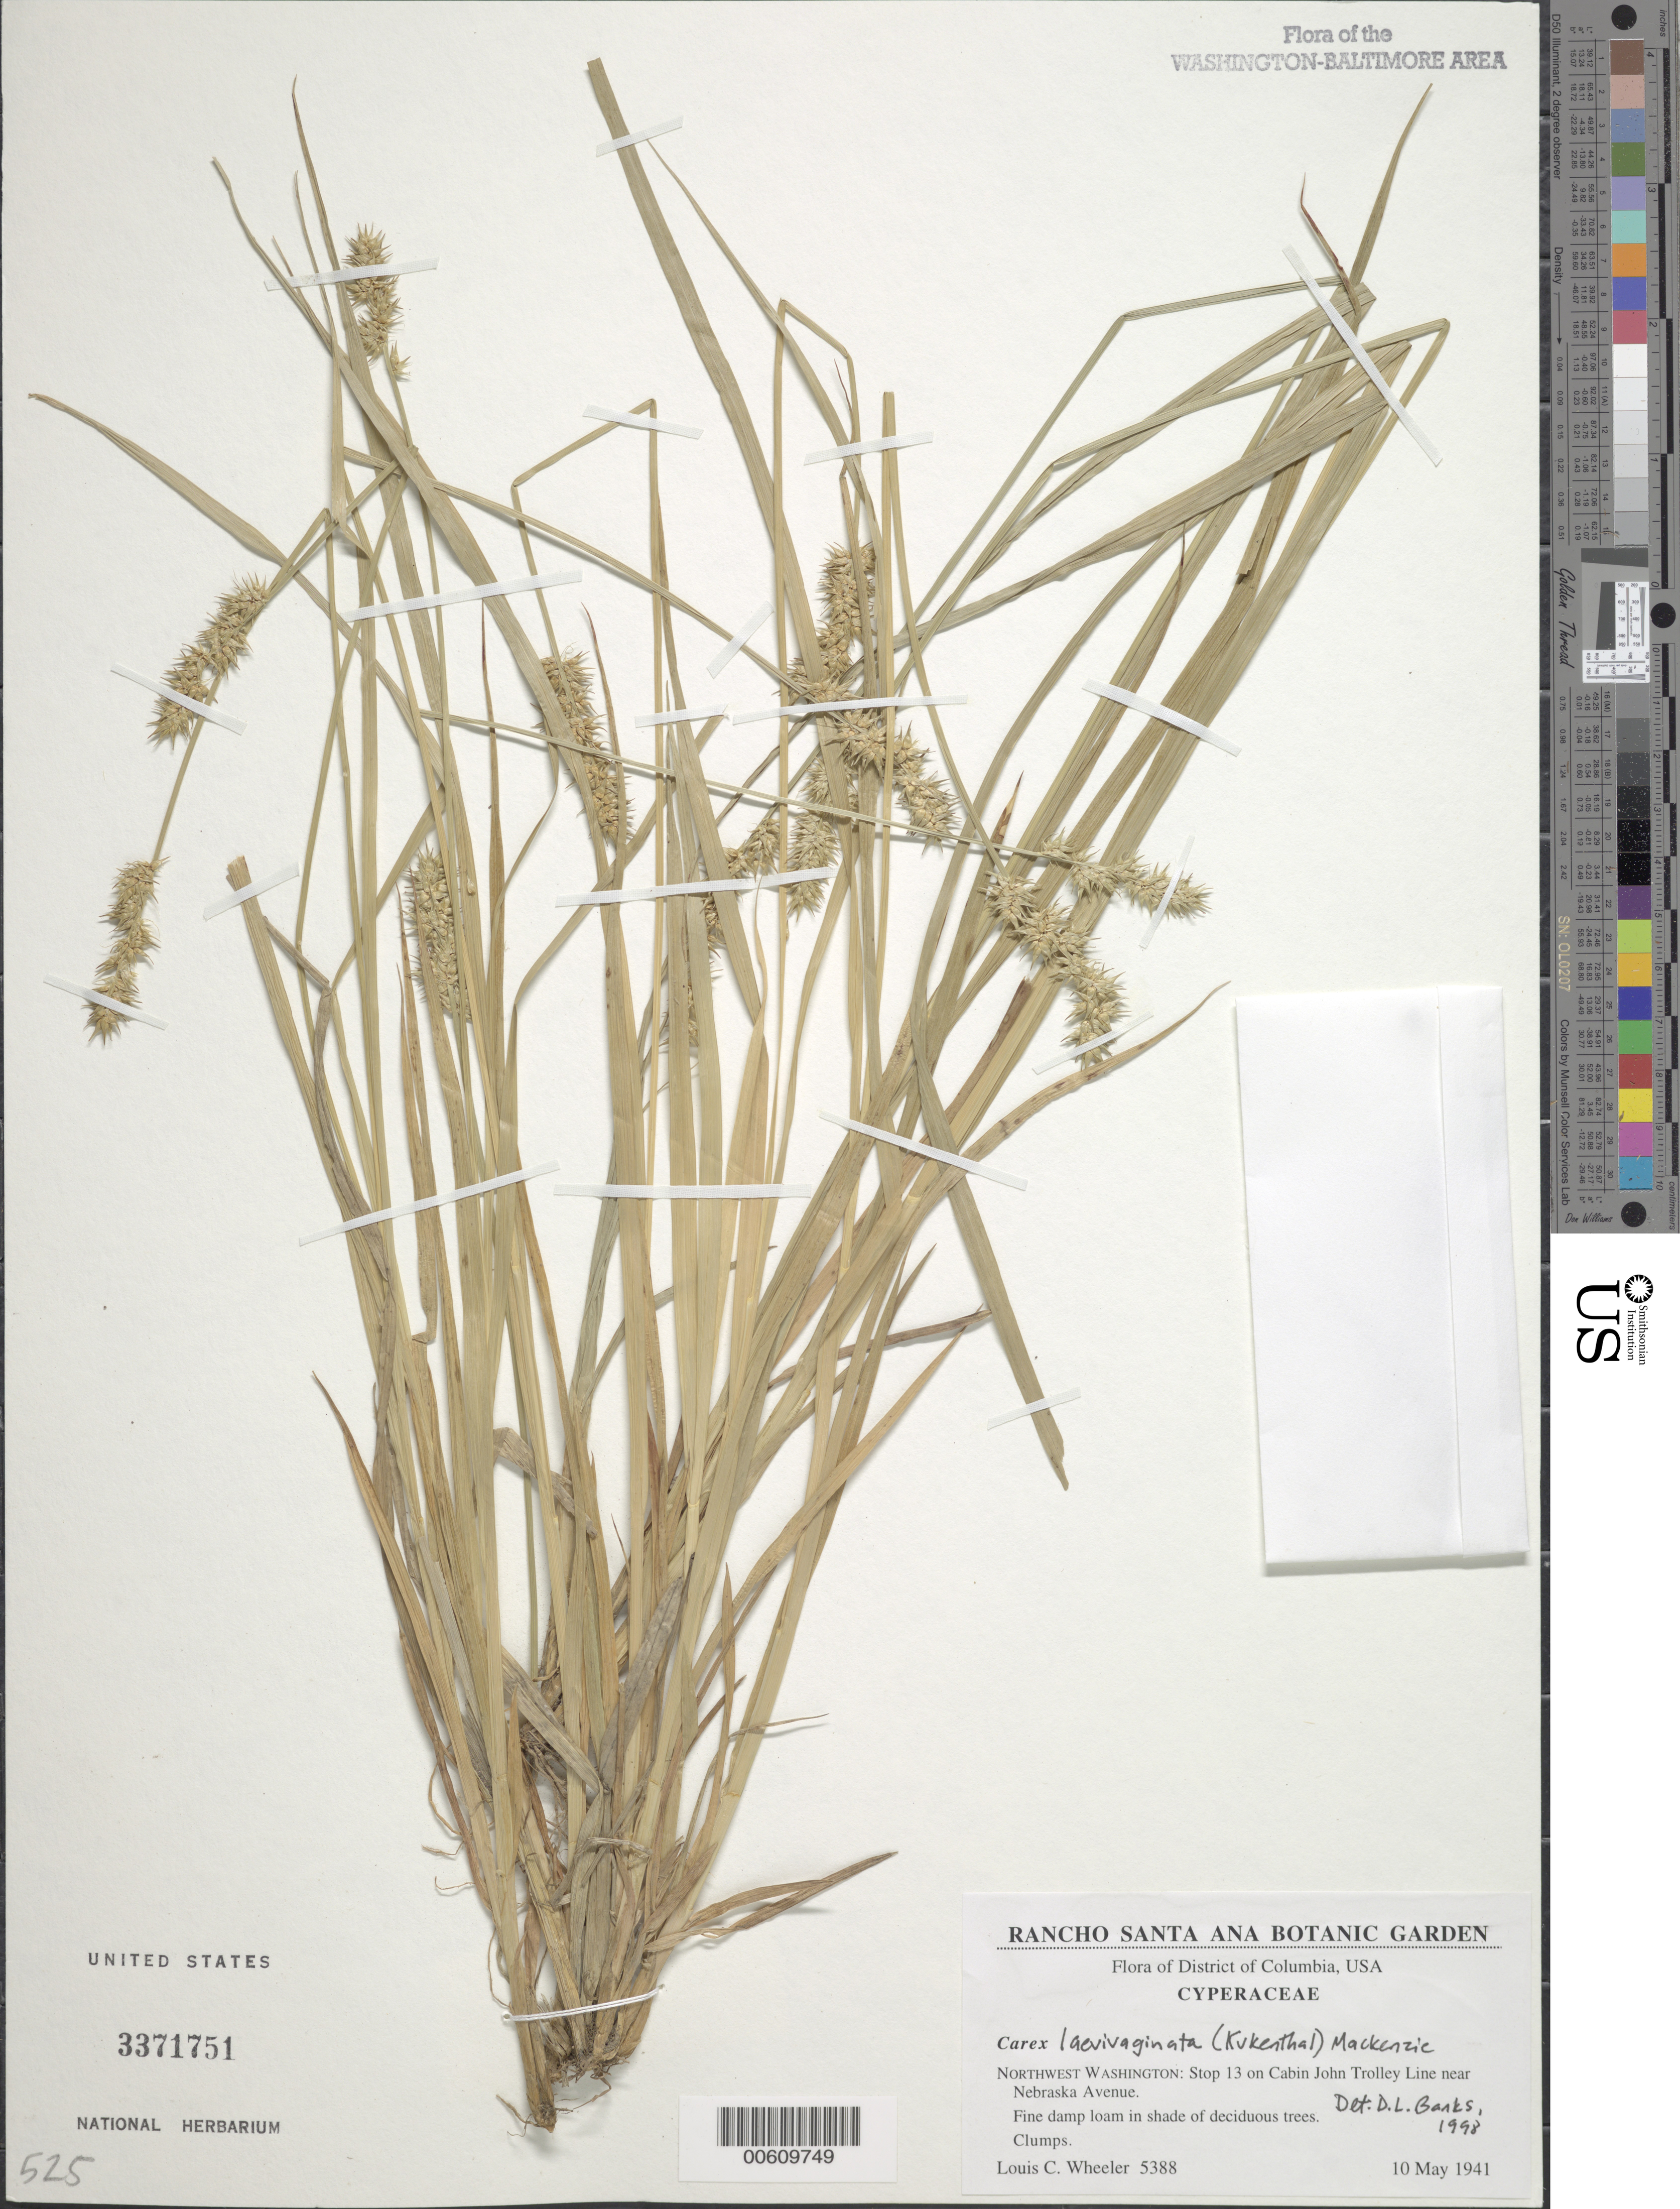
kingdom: Plantae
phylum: Tracheophyta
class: Liliopsida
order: Poales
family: Cyperaceae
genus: Carex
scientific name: Carex laevivaginata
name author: (Kük.) Mack.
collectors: L. C. Wheeler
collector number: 5388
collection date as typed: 10 May 1941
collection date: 1941-05-10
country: United States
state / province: District of Columbia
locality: Northwest Washington, Stop 13 on Cabin John Trolley Line near Nebraska Avenue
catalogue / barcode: US 3371751